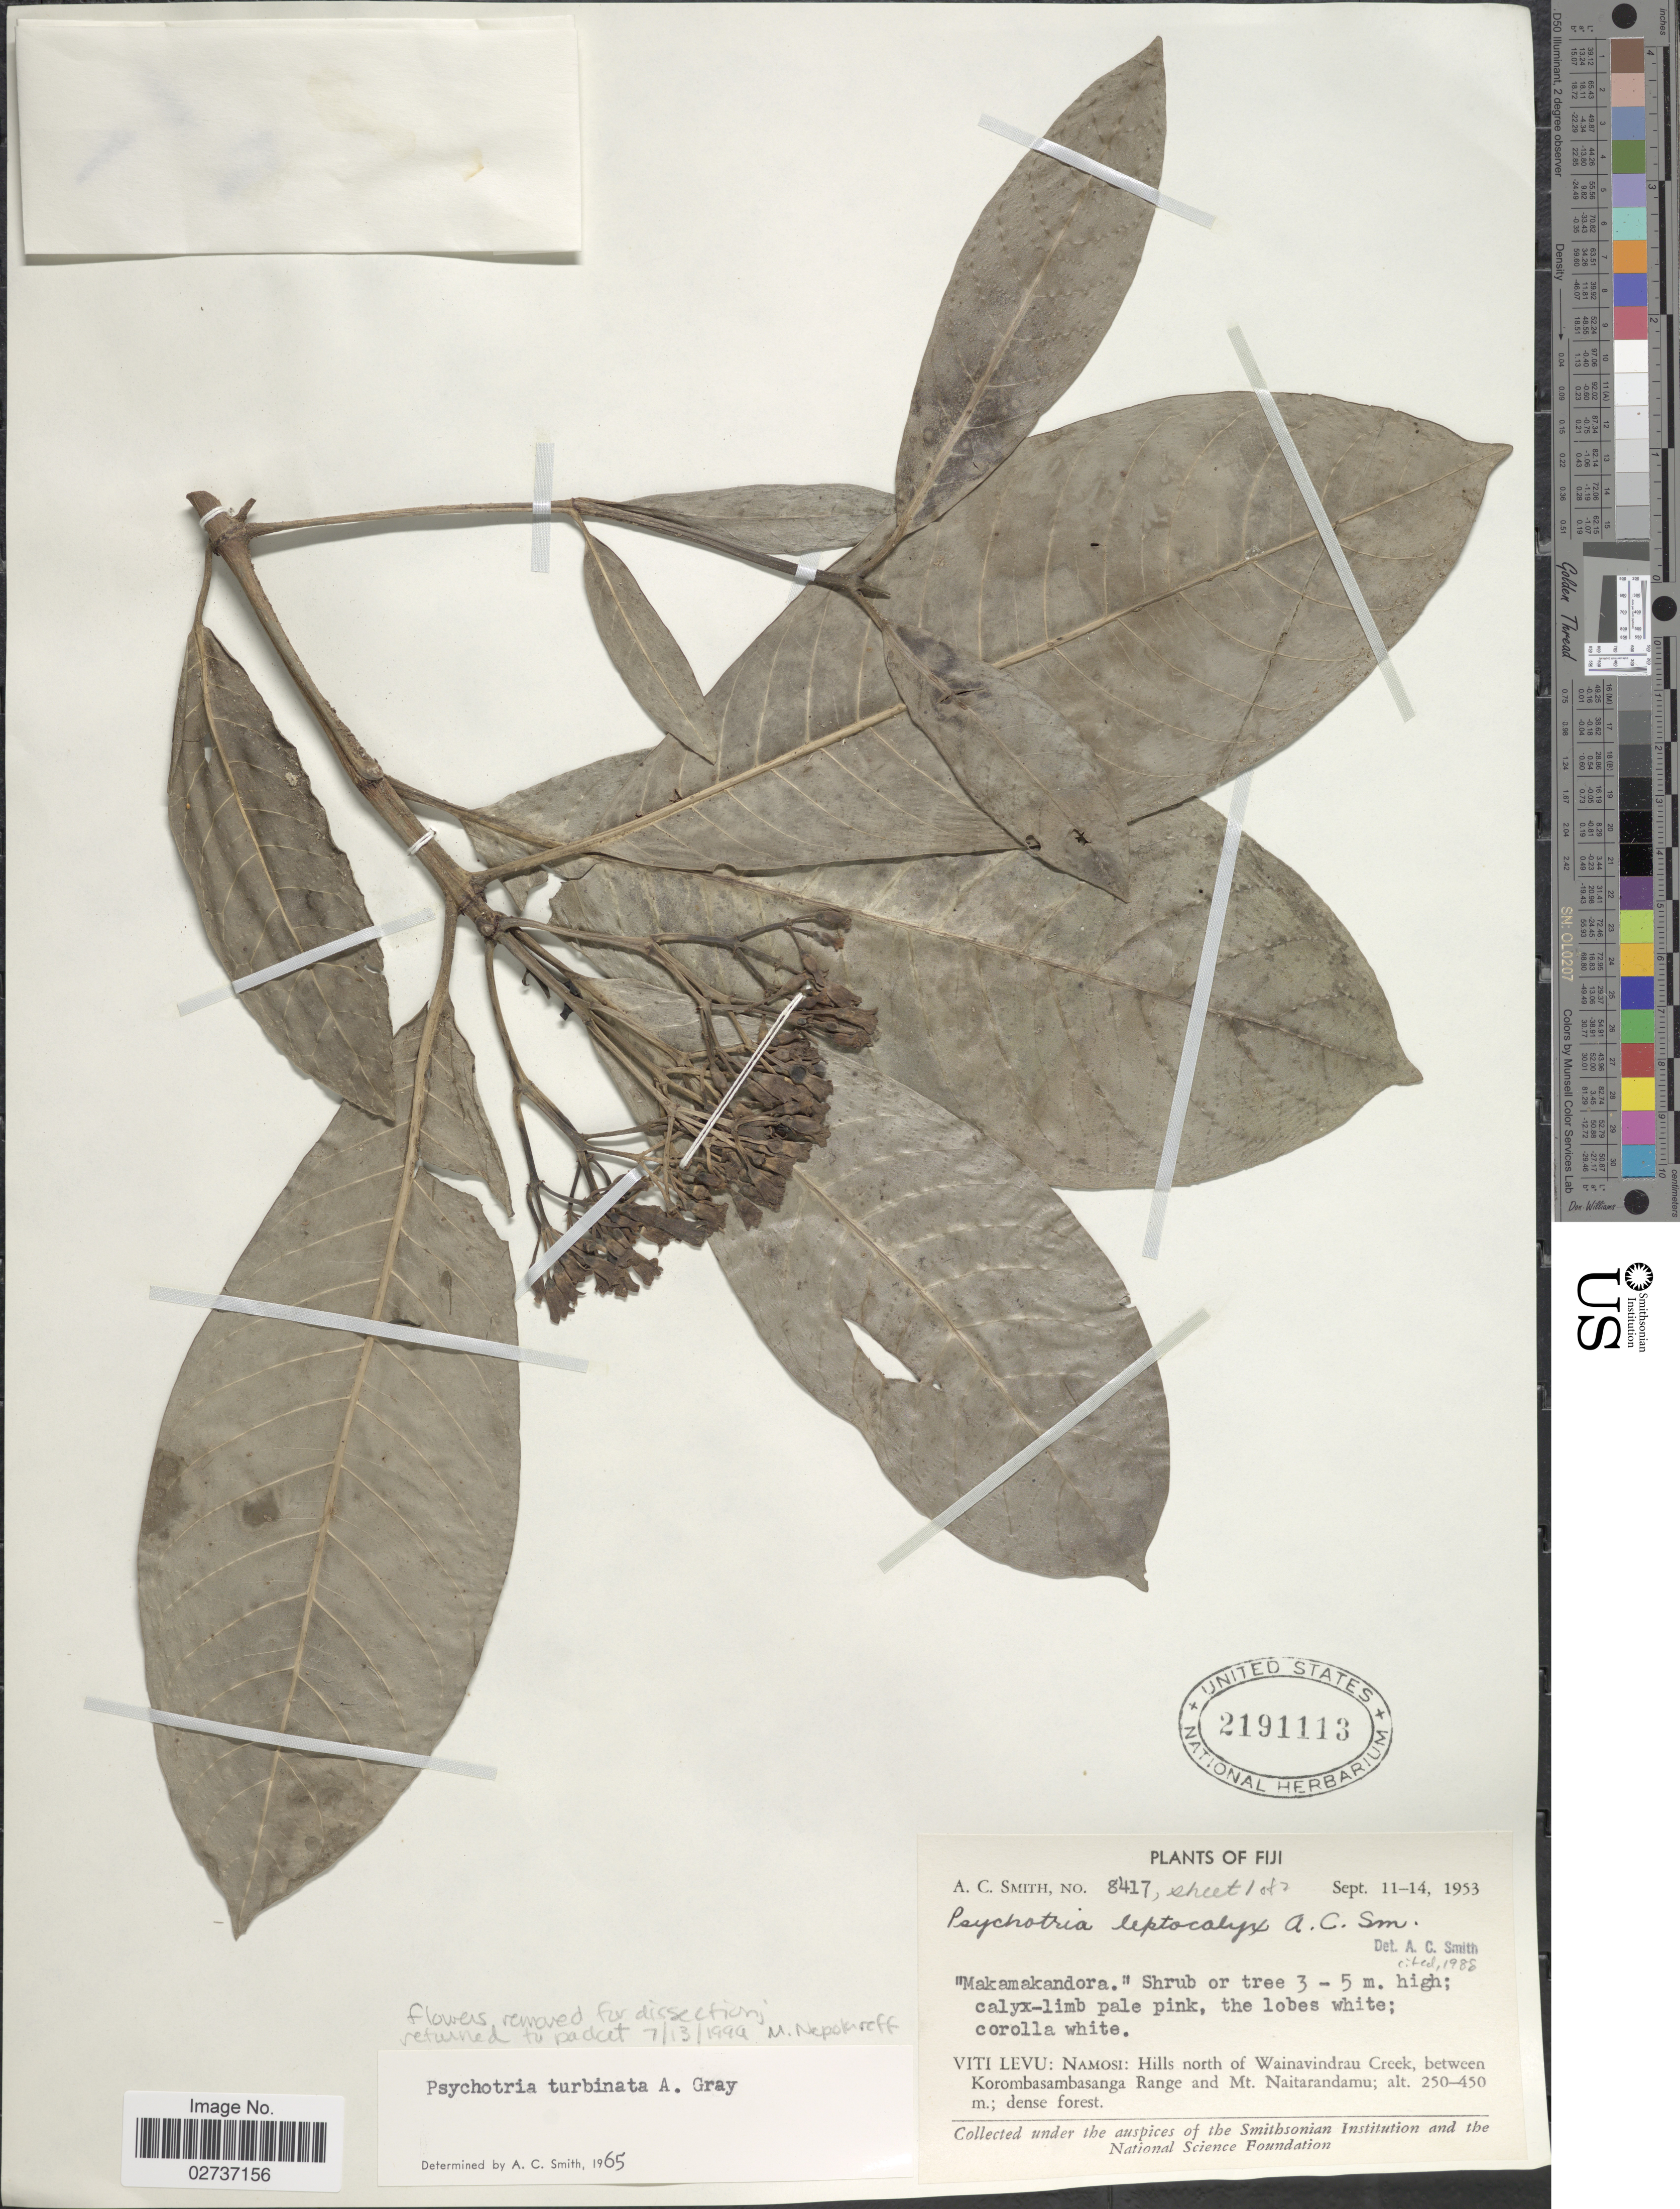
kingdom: Plantae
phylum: Tracheophyta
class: Magnoliopsida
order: Gentianales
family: Rubiaceae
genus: Psychotria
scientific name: Psychotria turbinata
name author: A. Gray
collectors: A. C. Smith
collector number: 8417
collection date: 1953-09-11/1953-09-14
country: Fiji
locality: Viti Levu: Namosi: Hills north of Wainavindrau Creek, between Korombasambasanga Range and Mt. Naitarandamu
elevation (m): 250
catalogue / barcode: US 2191113